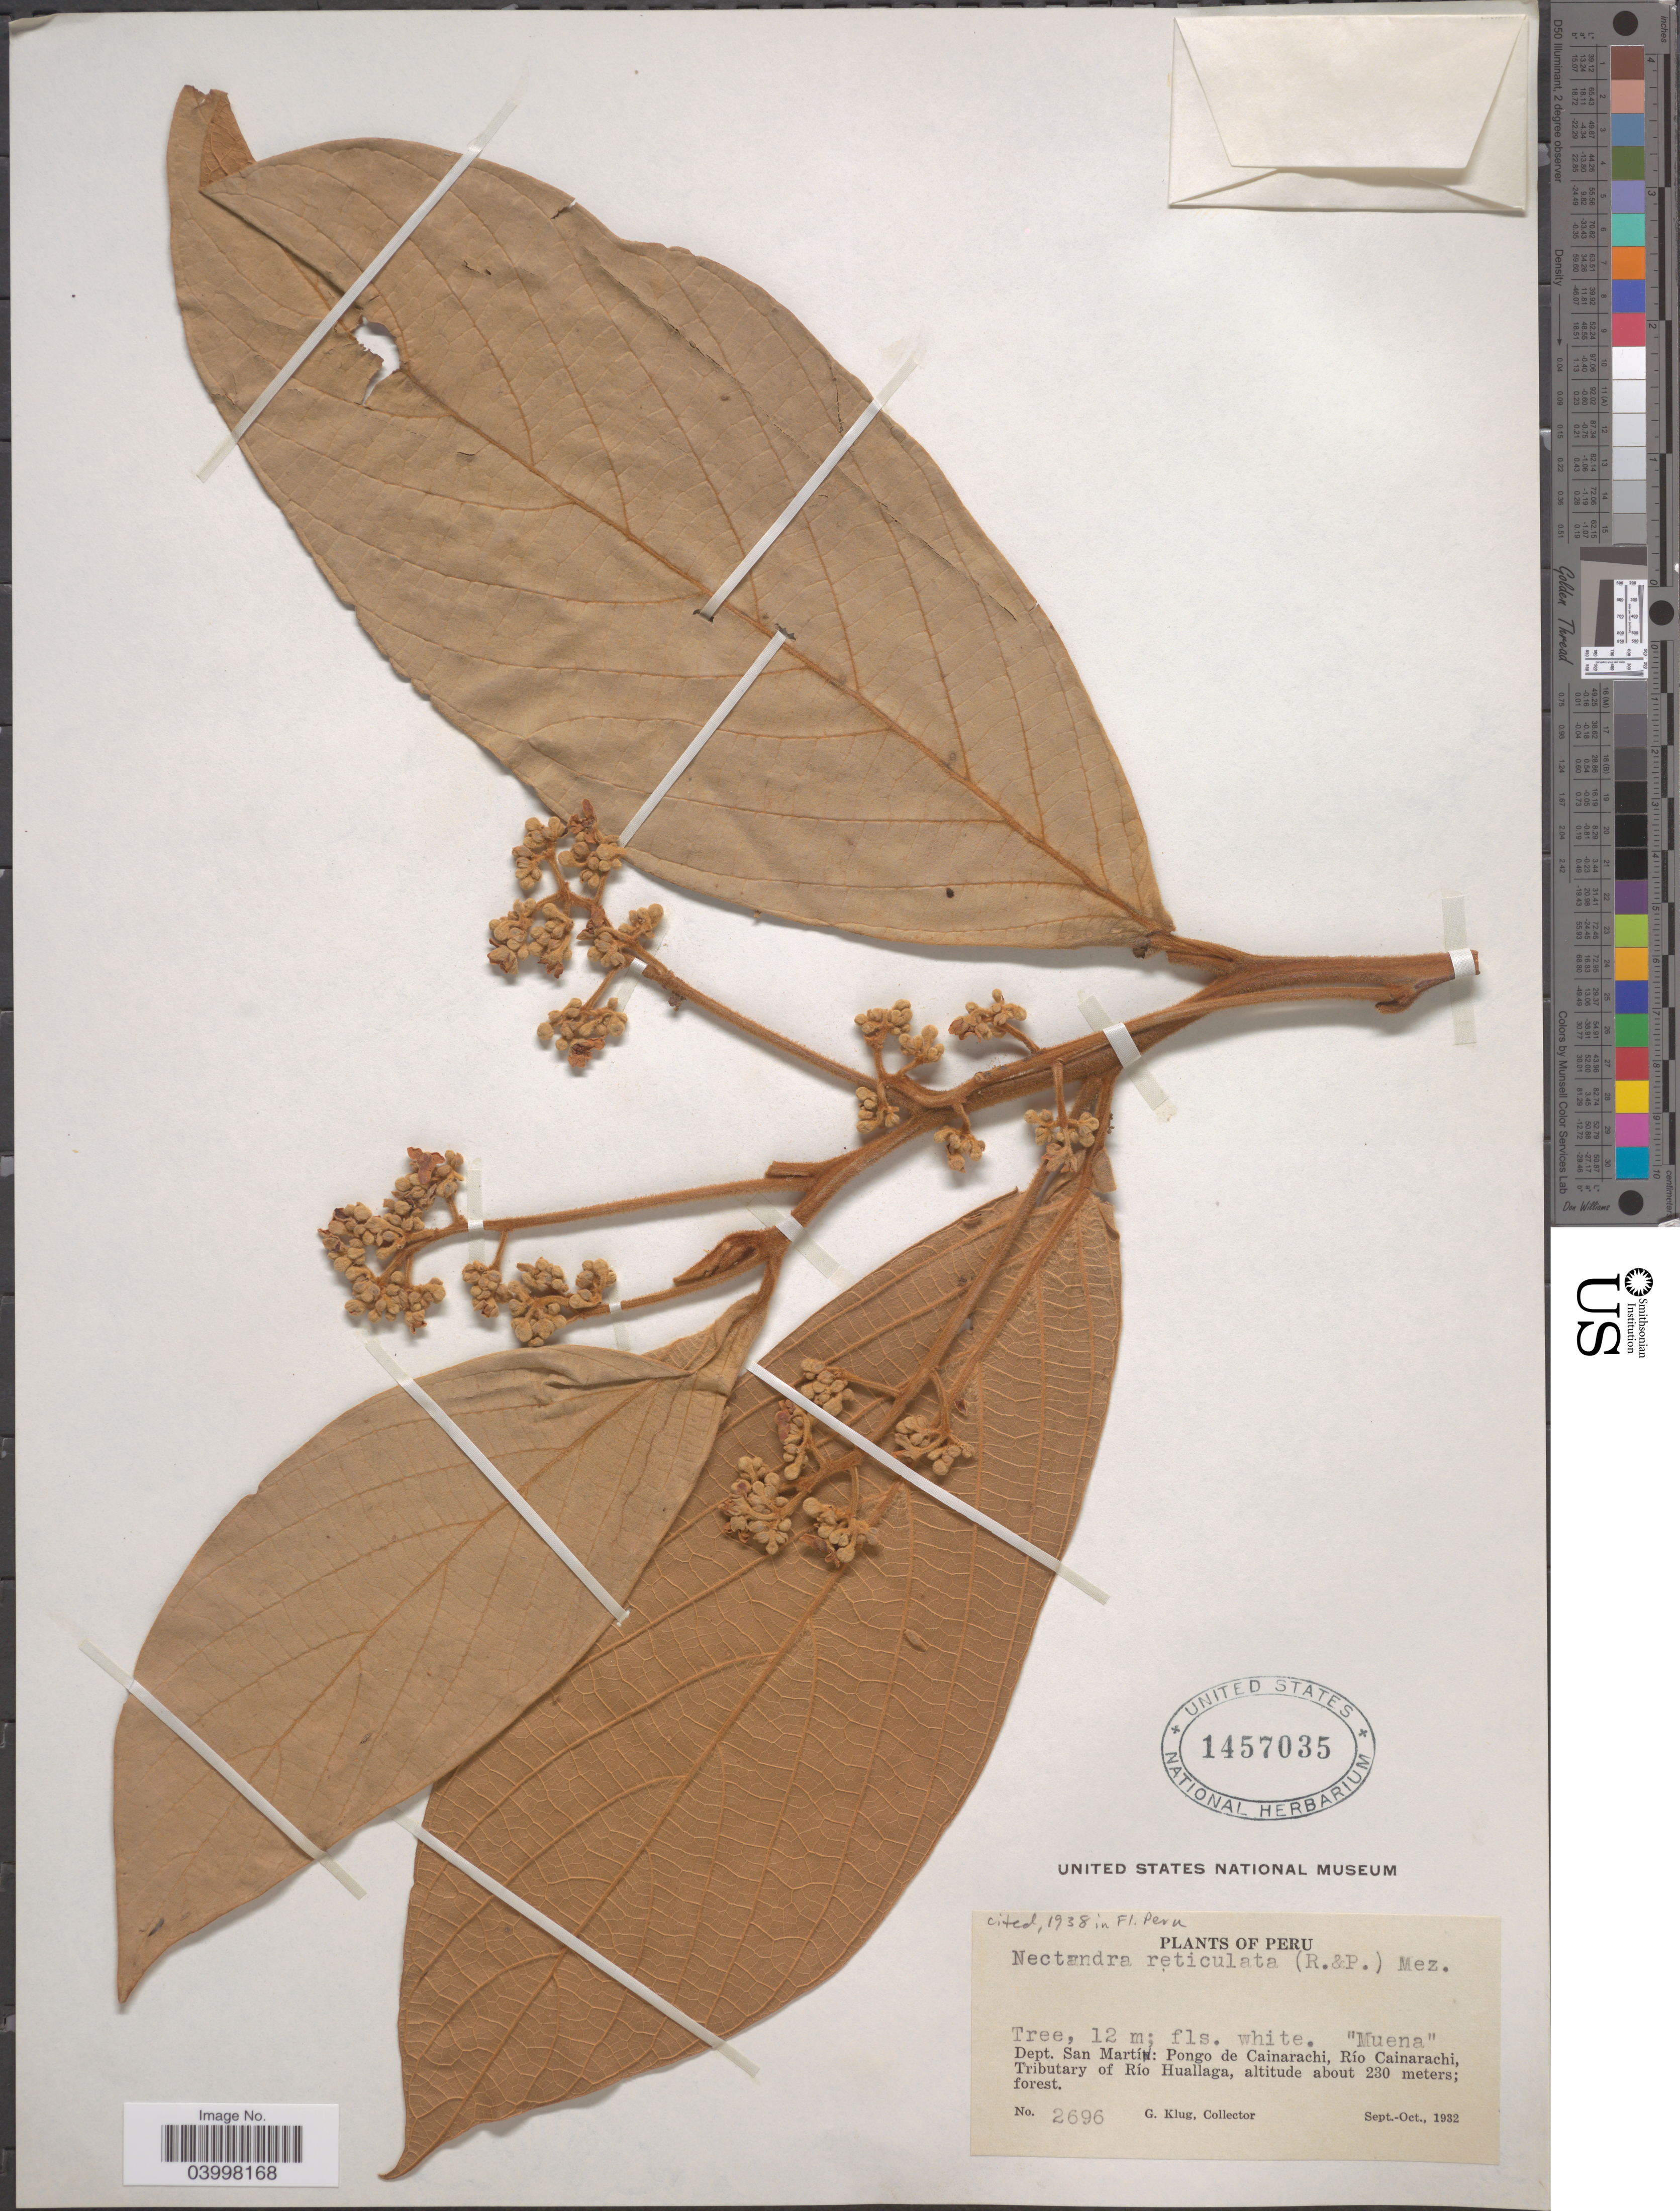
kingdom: Plantae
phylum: Tracheophyta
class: Magnoliopsida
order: Laurales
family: Lauraceae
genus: Nectandra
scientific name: Nectandra reticulata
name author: (Ruiz & Pav.) Mez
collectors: G. Klug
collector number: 2696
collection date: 1932-09/1932-10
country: Peru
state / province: San Martín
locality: Dept. San Martín: Pongo de Cainarachi, Río Cainarachi, Tributary of Río Huallaga.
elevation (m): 230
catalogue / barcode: US 1457035